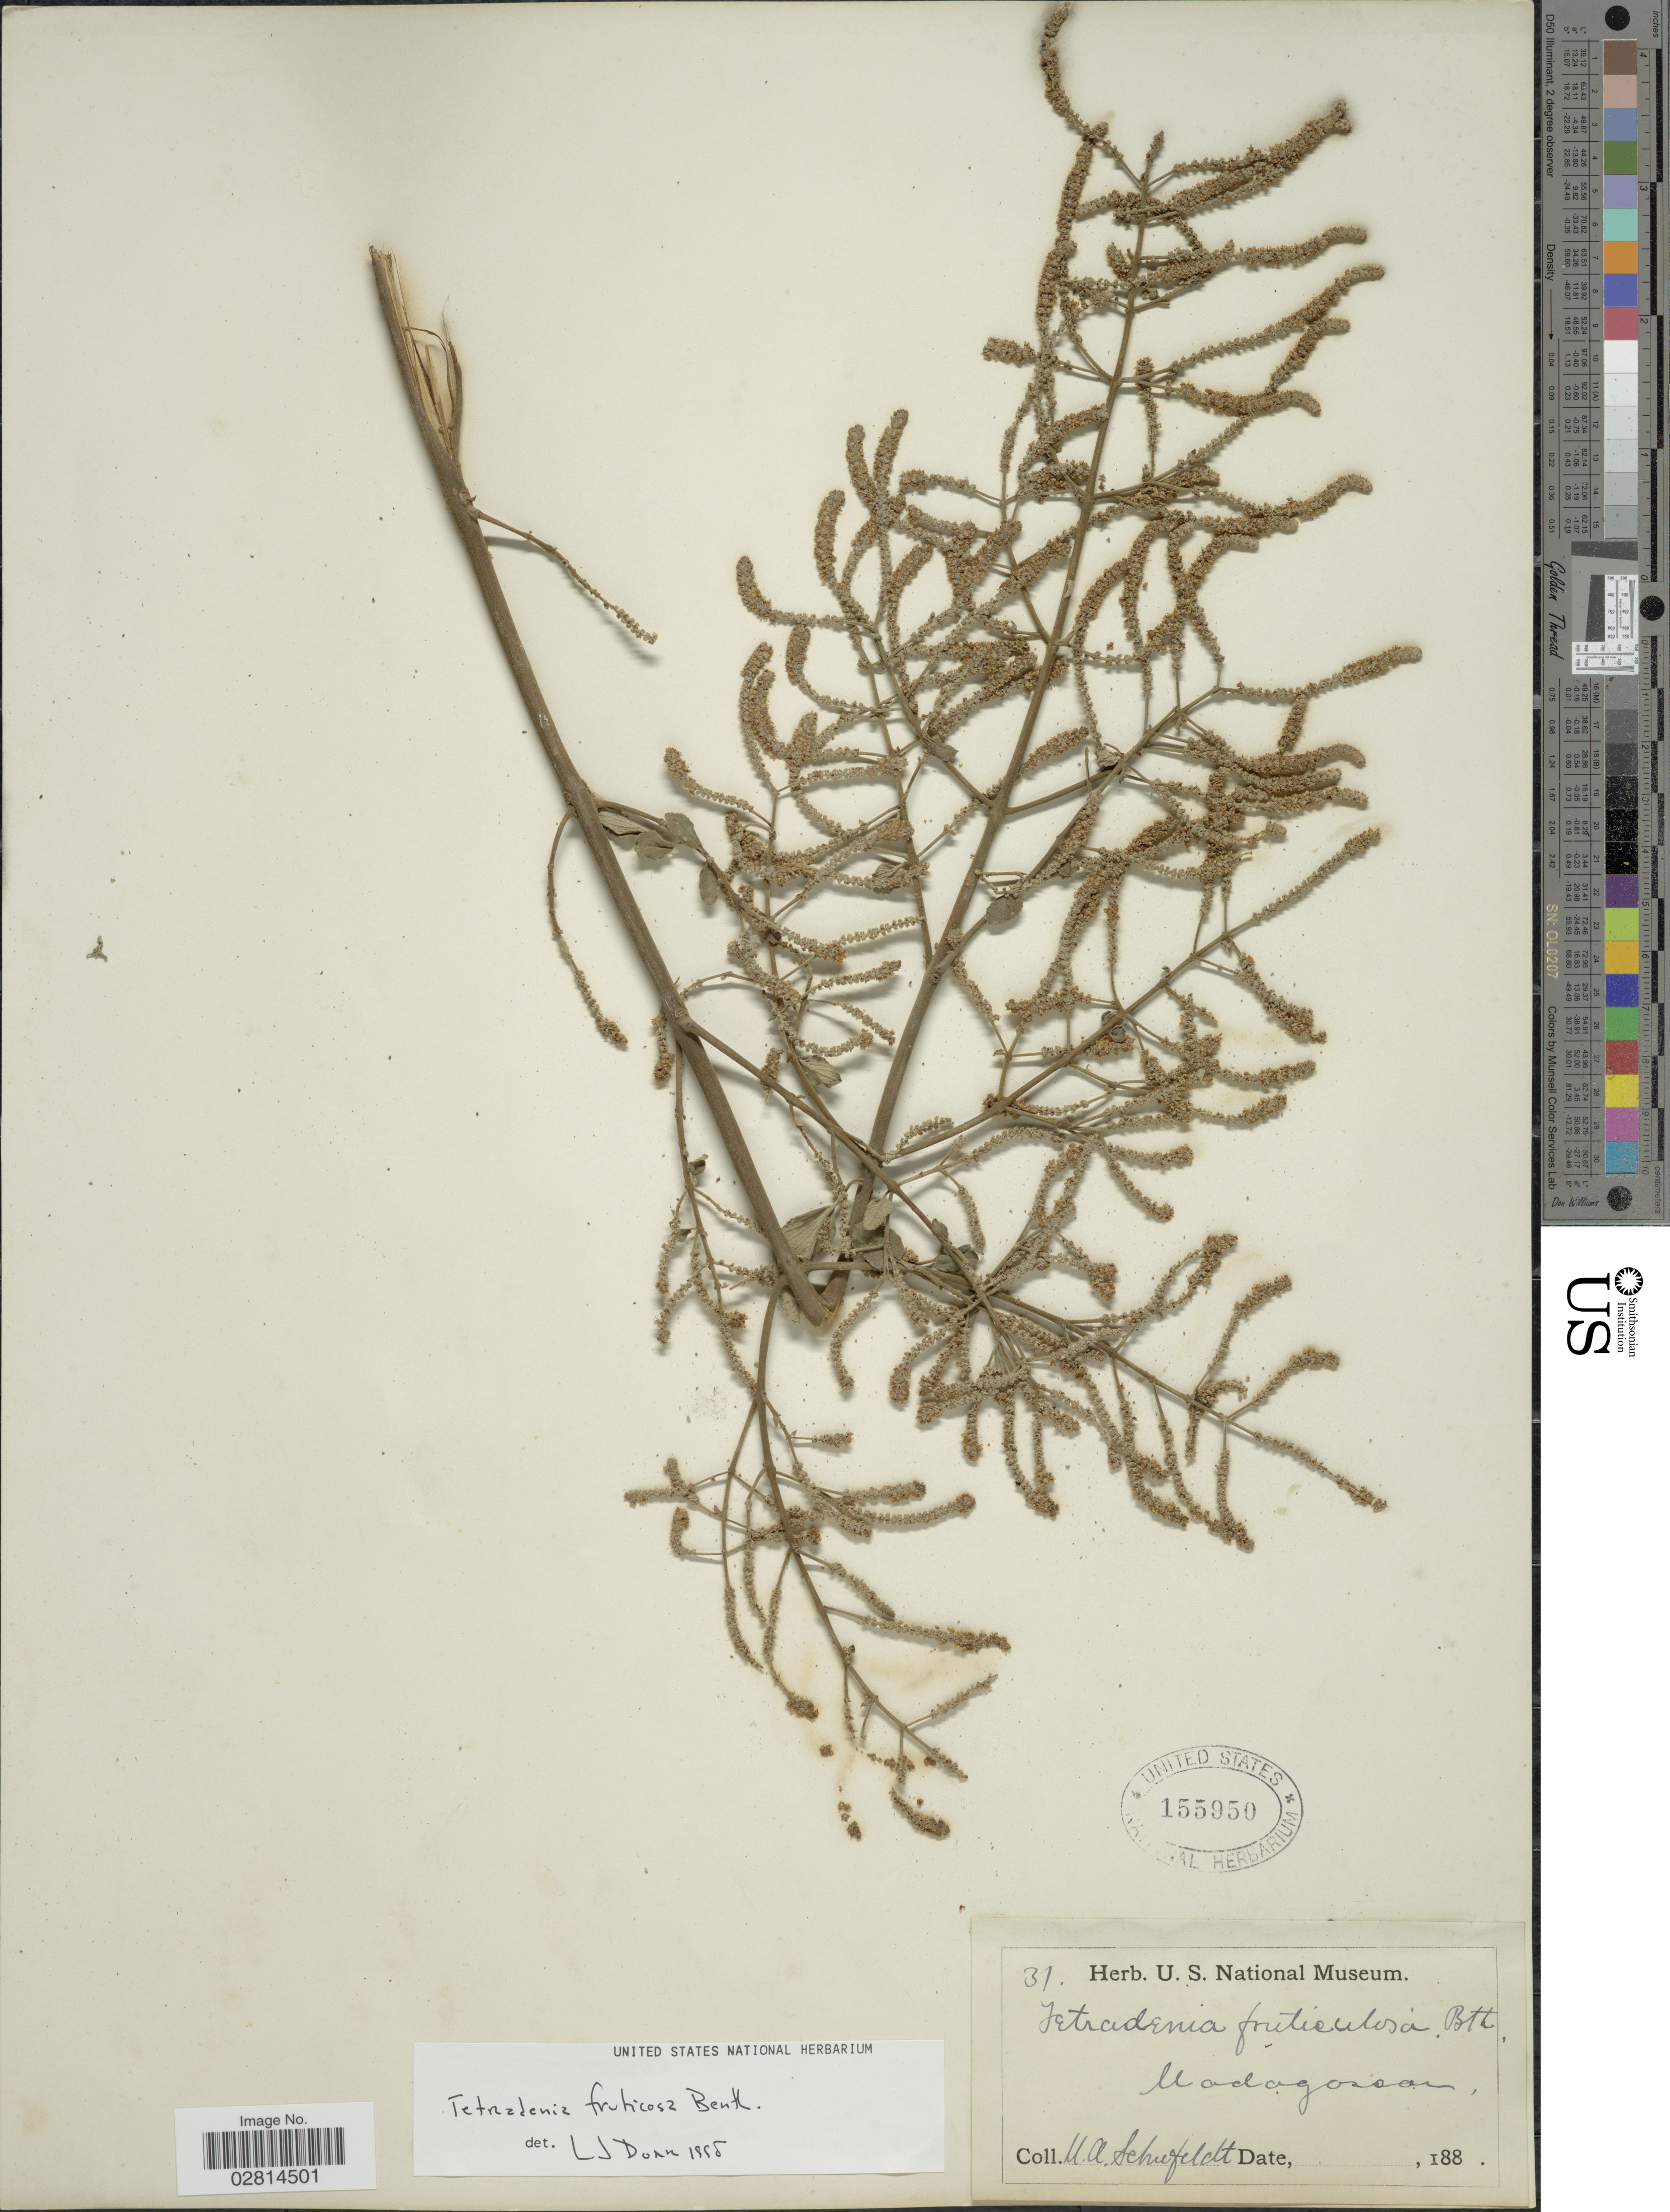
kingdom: Plantae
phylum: Tracheophyta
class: Magnoliopsida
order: Lamiales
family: Lamiaceae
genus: Tetradenia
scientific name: Tetradenia fruticosa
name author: Benth.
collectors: U. Schufeldt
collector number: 31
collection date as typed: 188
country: Madagascar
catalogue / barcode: US 155950